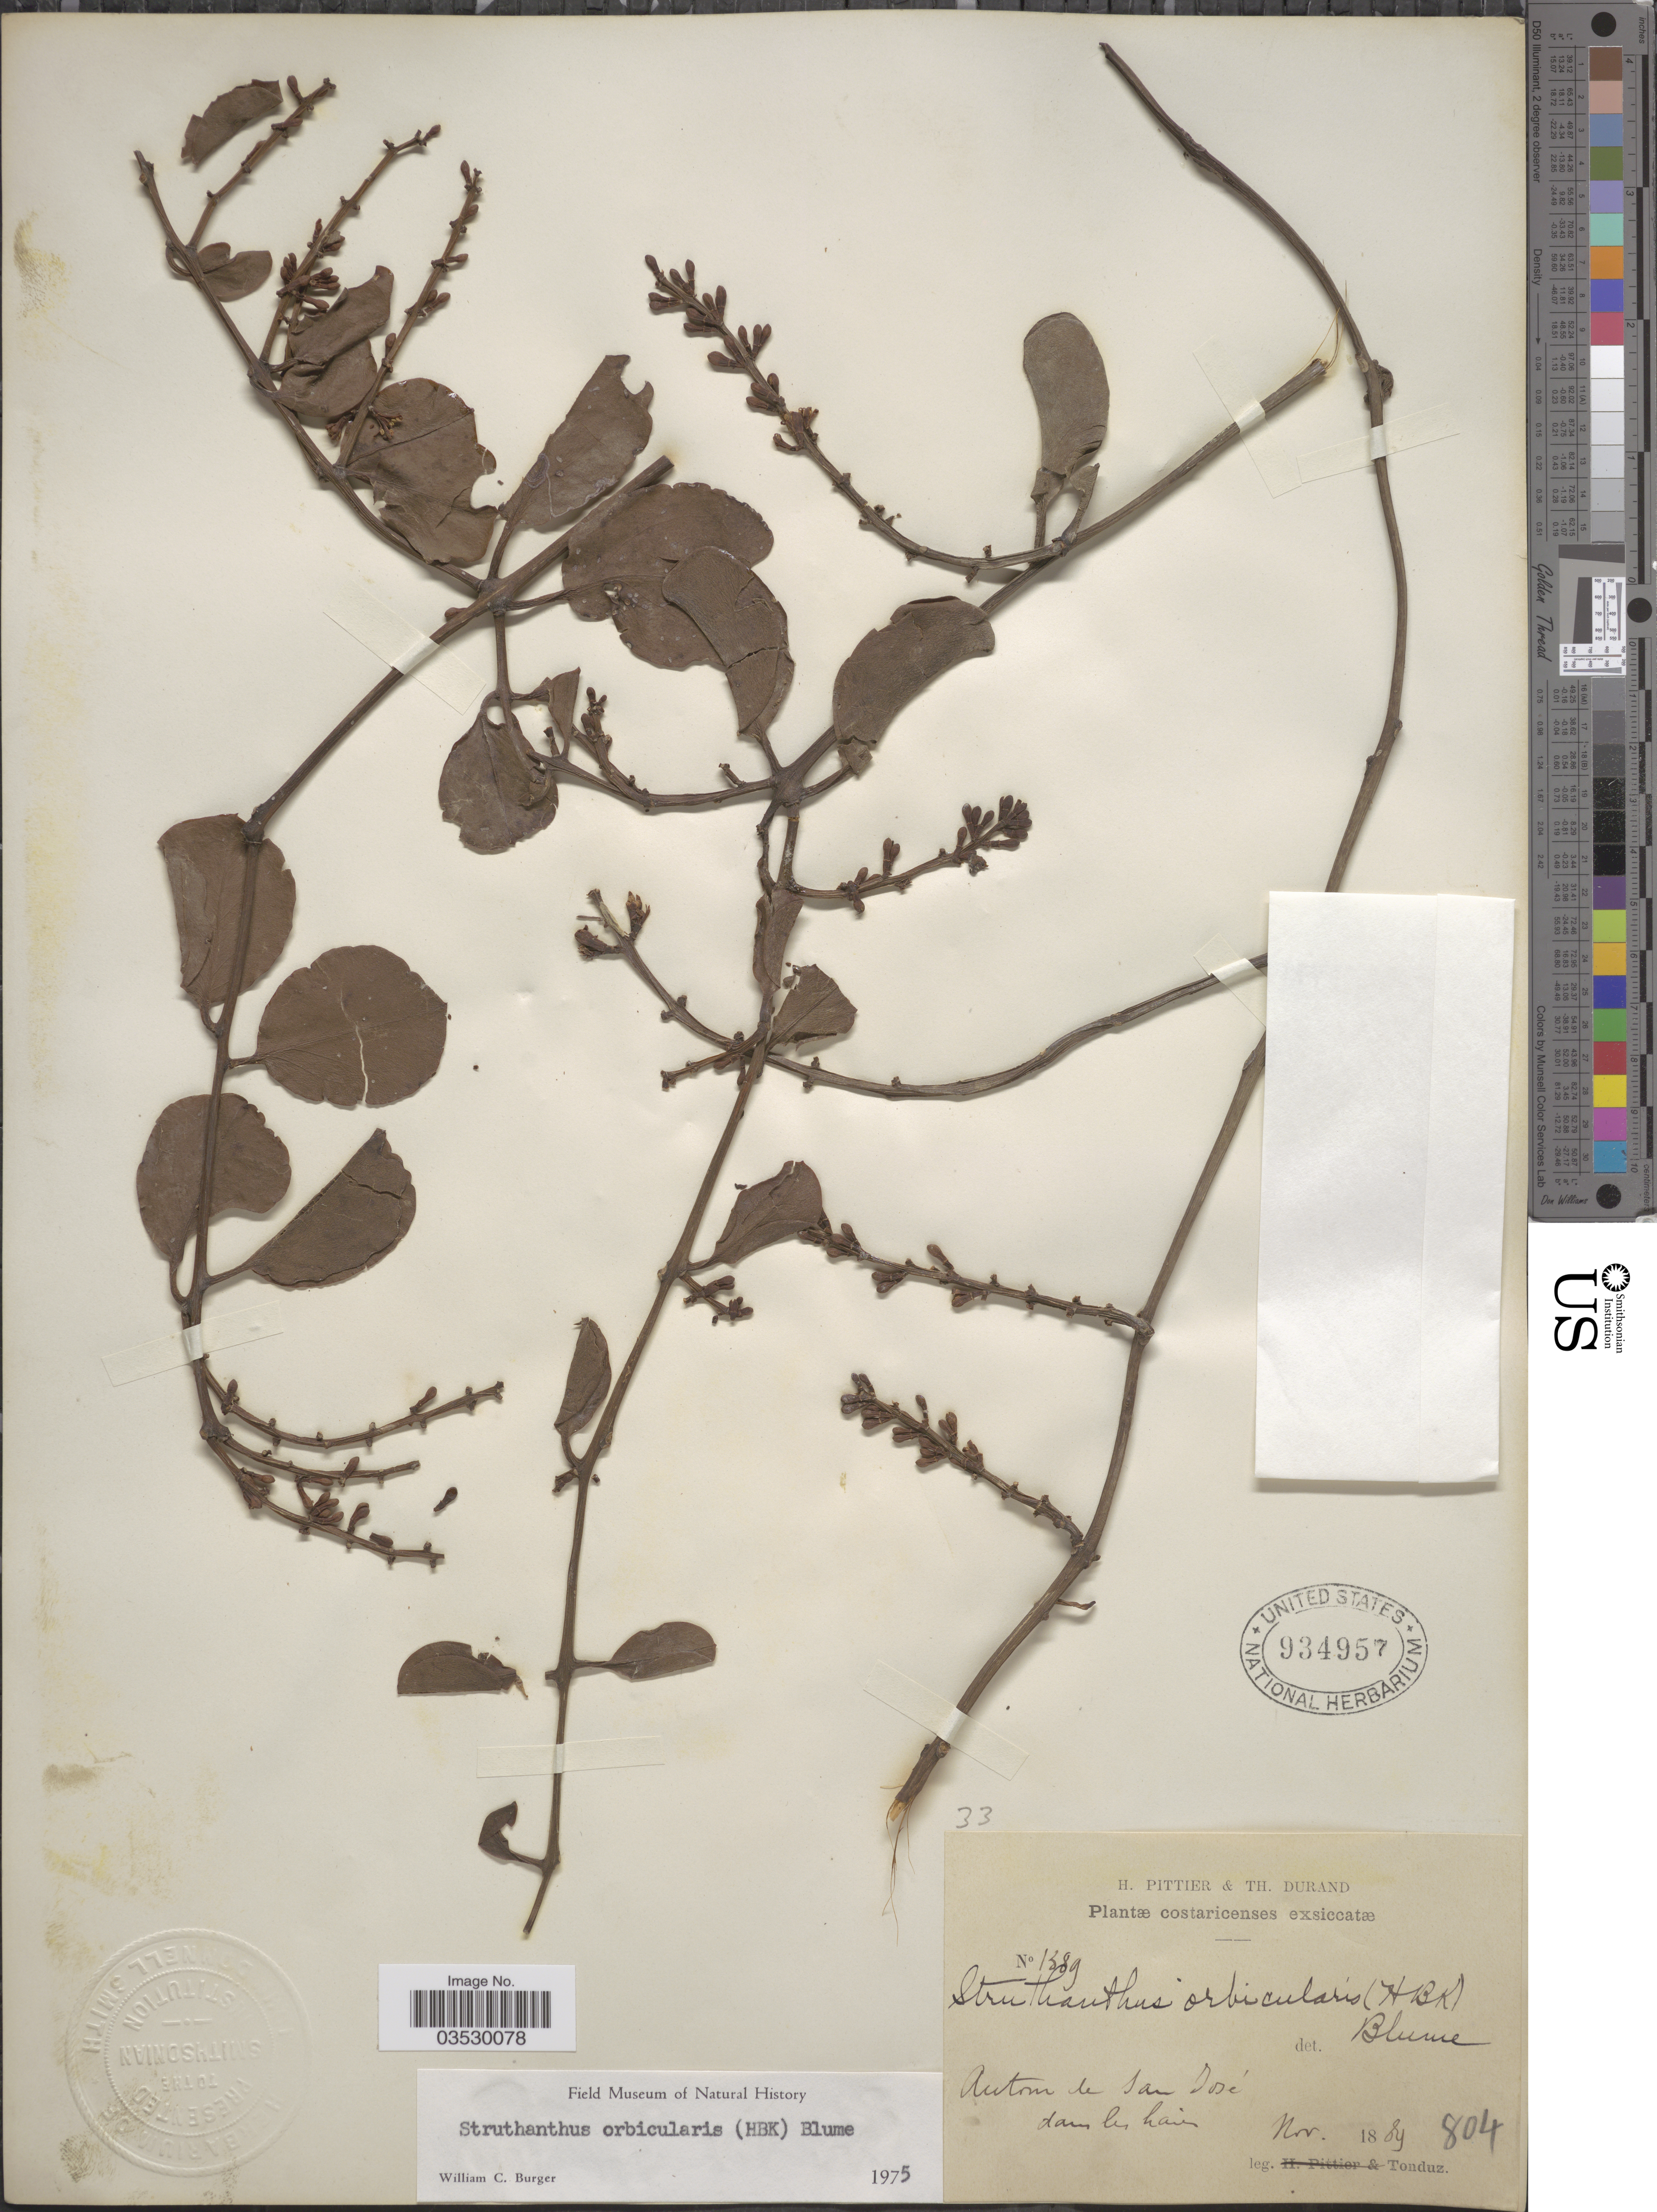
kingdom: Plantae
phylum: Tracheophyta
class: Magnoliopsida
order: Santalales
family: Loranthaceae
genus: Struthanthus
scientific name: Struthanthus orbicularis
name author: (Kunth) Blume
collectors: Tonduz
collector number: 1389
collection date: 1884-11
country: Costa Rica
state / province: San José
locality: Autour de San José dans les haie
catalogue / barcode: US 934957